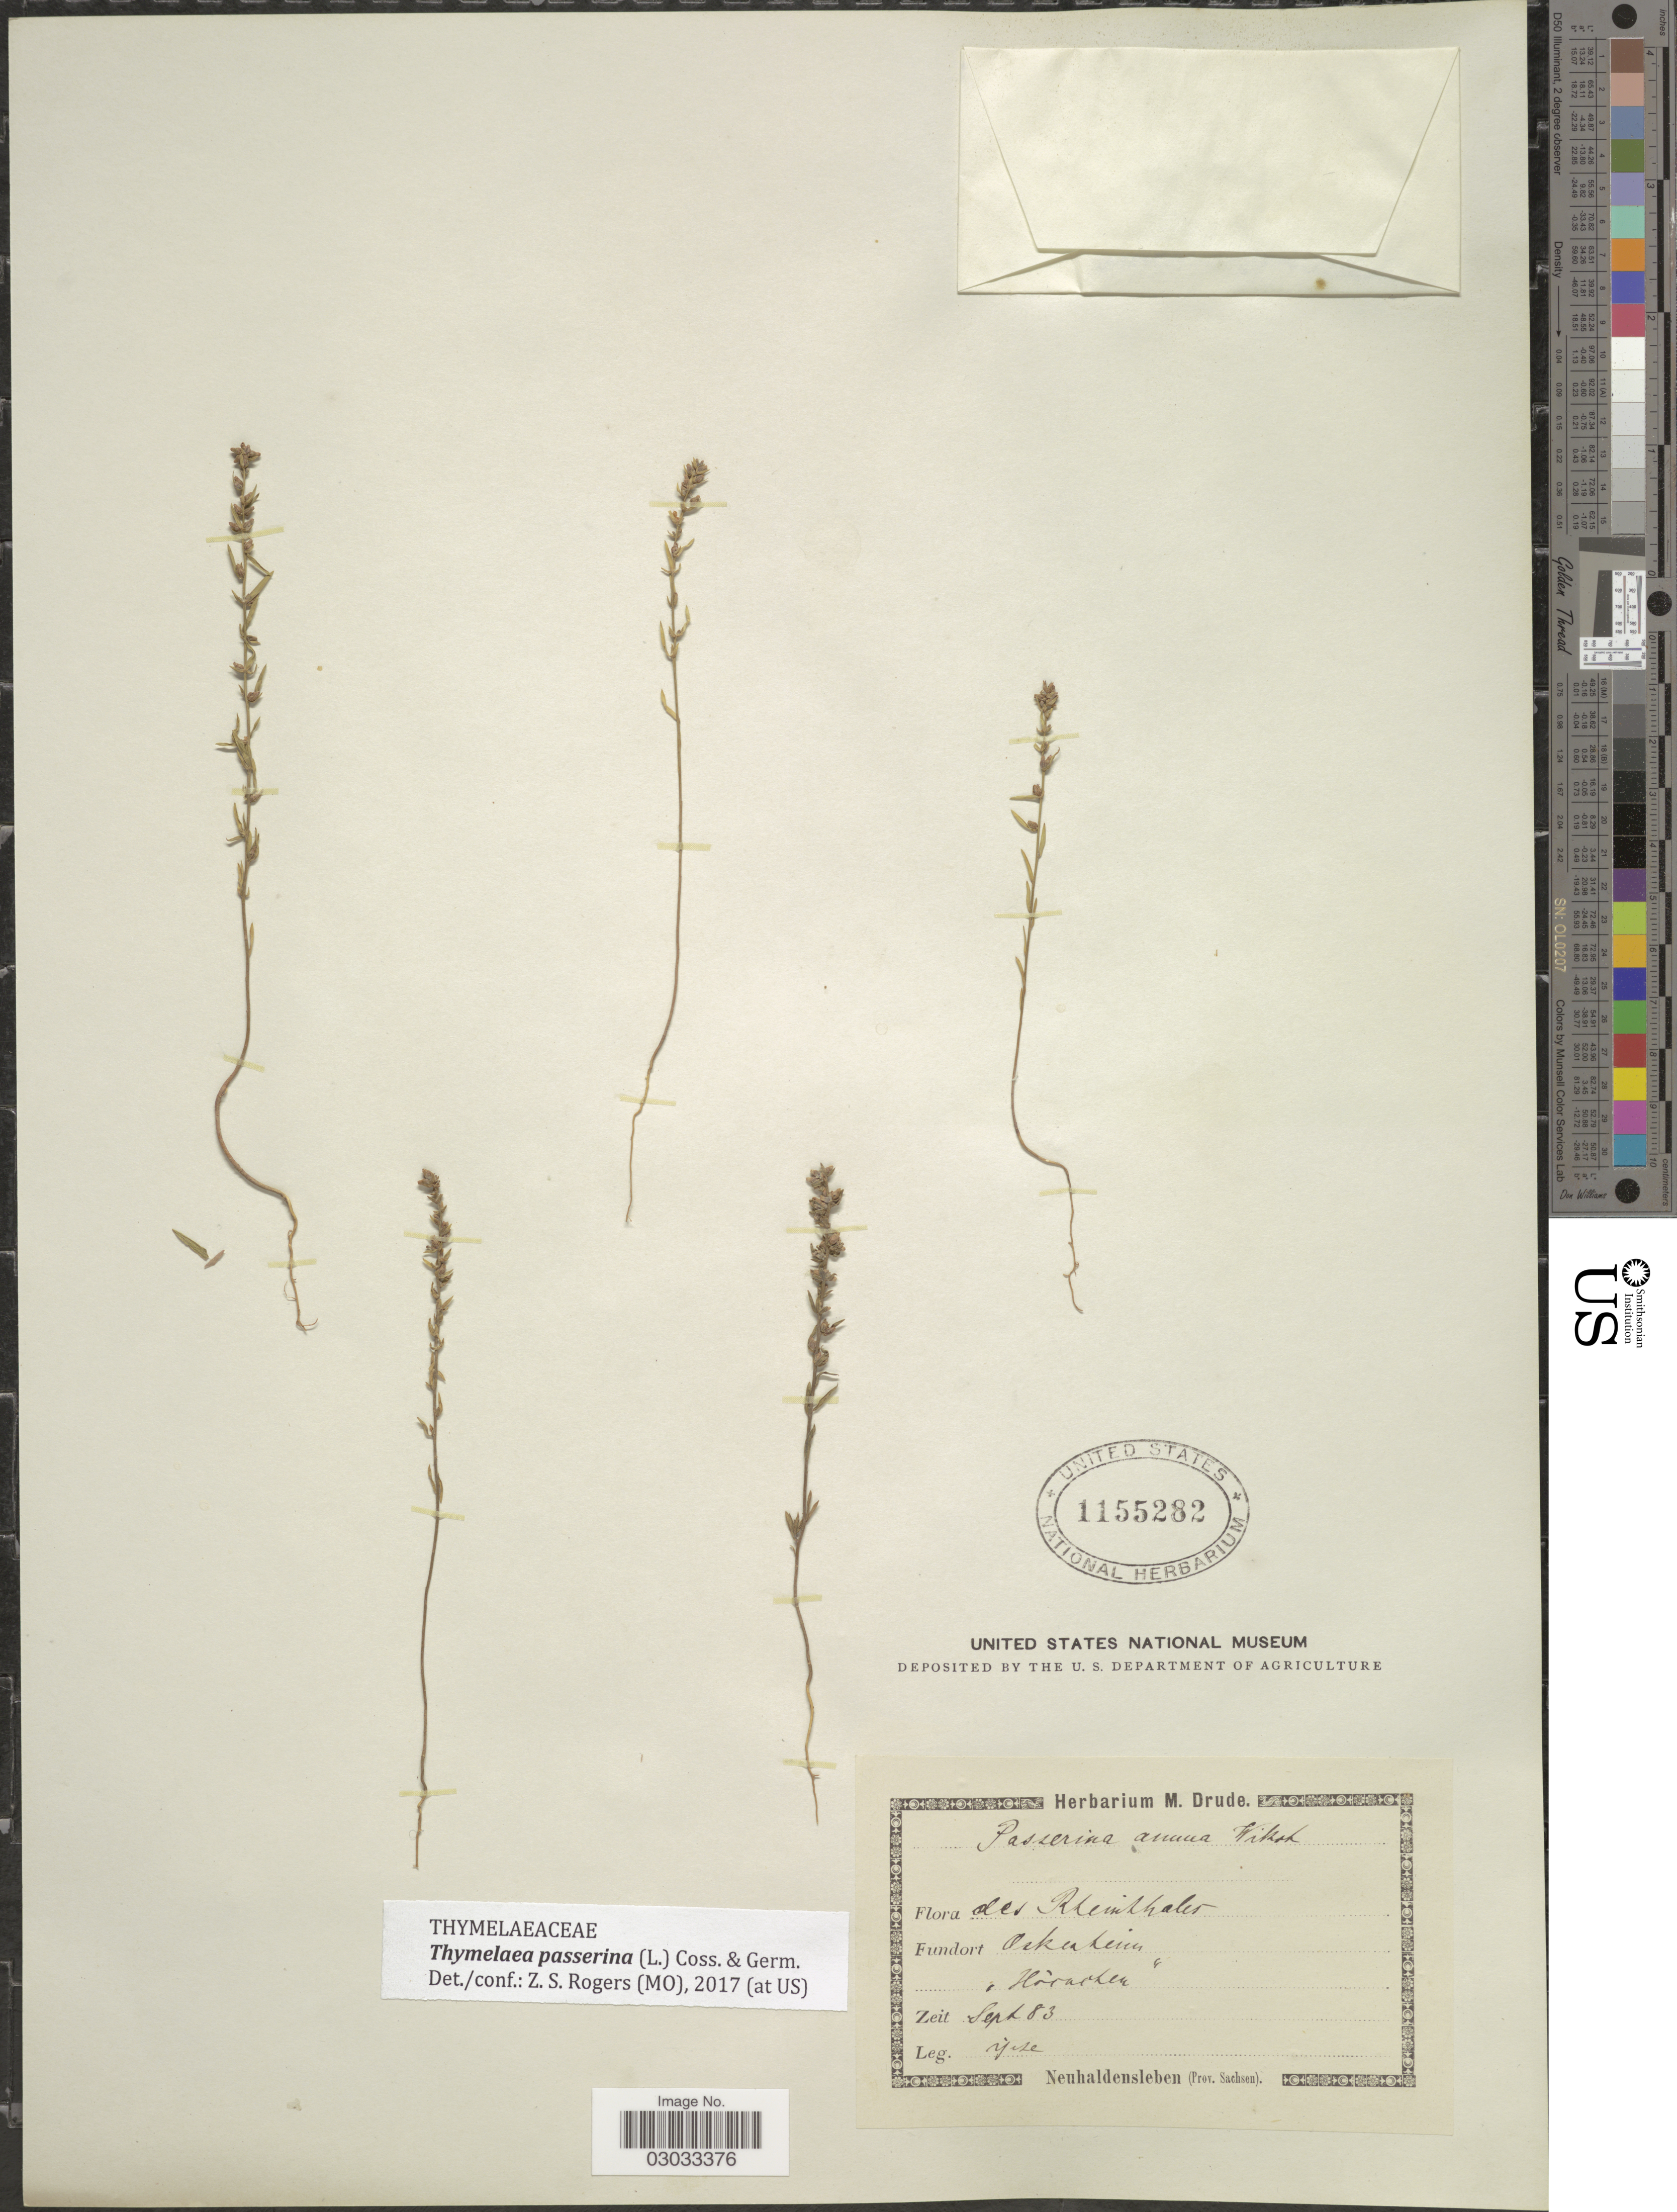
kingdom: Plantae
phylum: Tracheophyta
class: Magnoliopsida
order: Malvales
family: Thymelaeaceae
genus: Thymelaea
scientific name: Thymelaea passerina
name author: (L.) Coss. & Germ.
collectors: M. Drude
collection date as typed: Transcribed d/m/y: /9/83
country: Germany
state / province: Sachsen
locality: Des Rhemlhaler. Fundort Ockenheim.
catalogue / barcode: US 115282